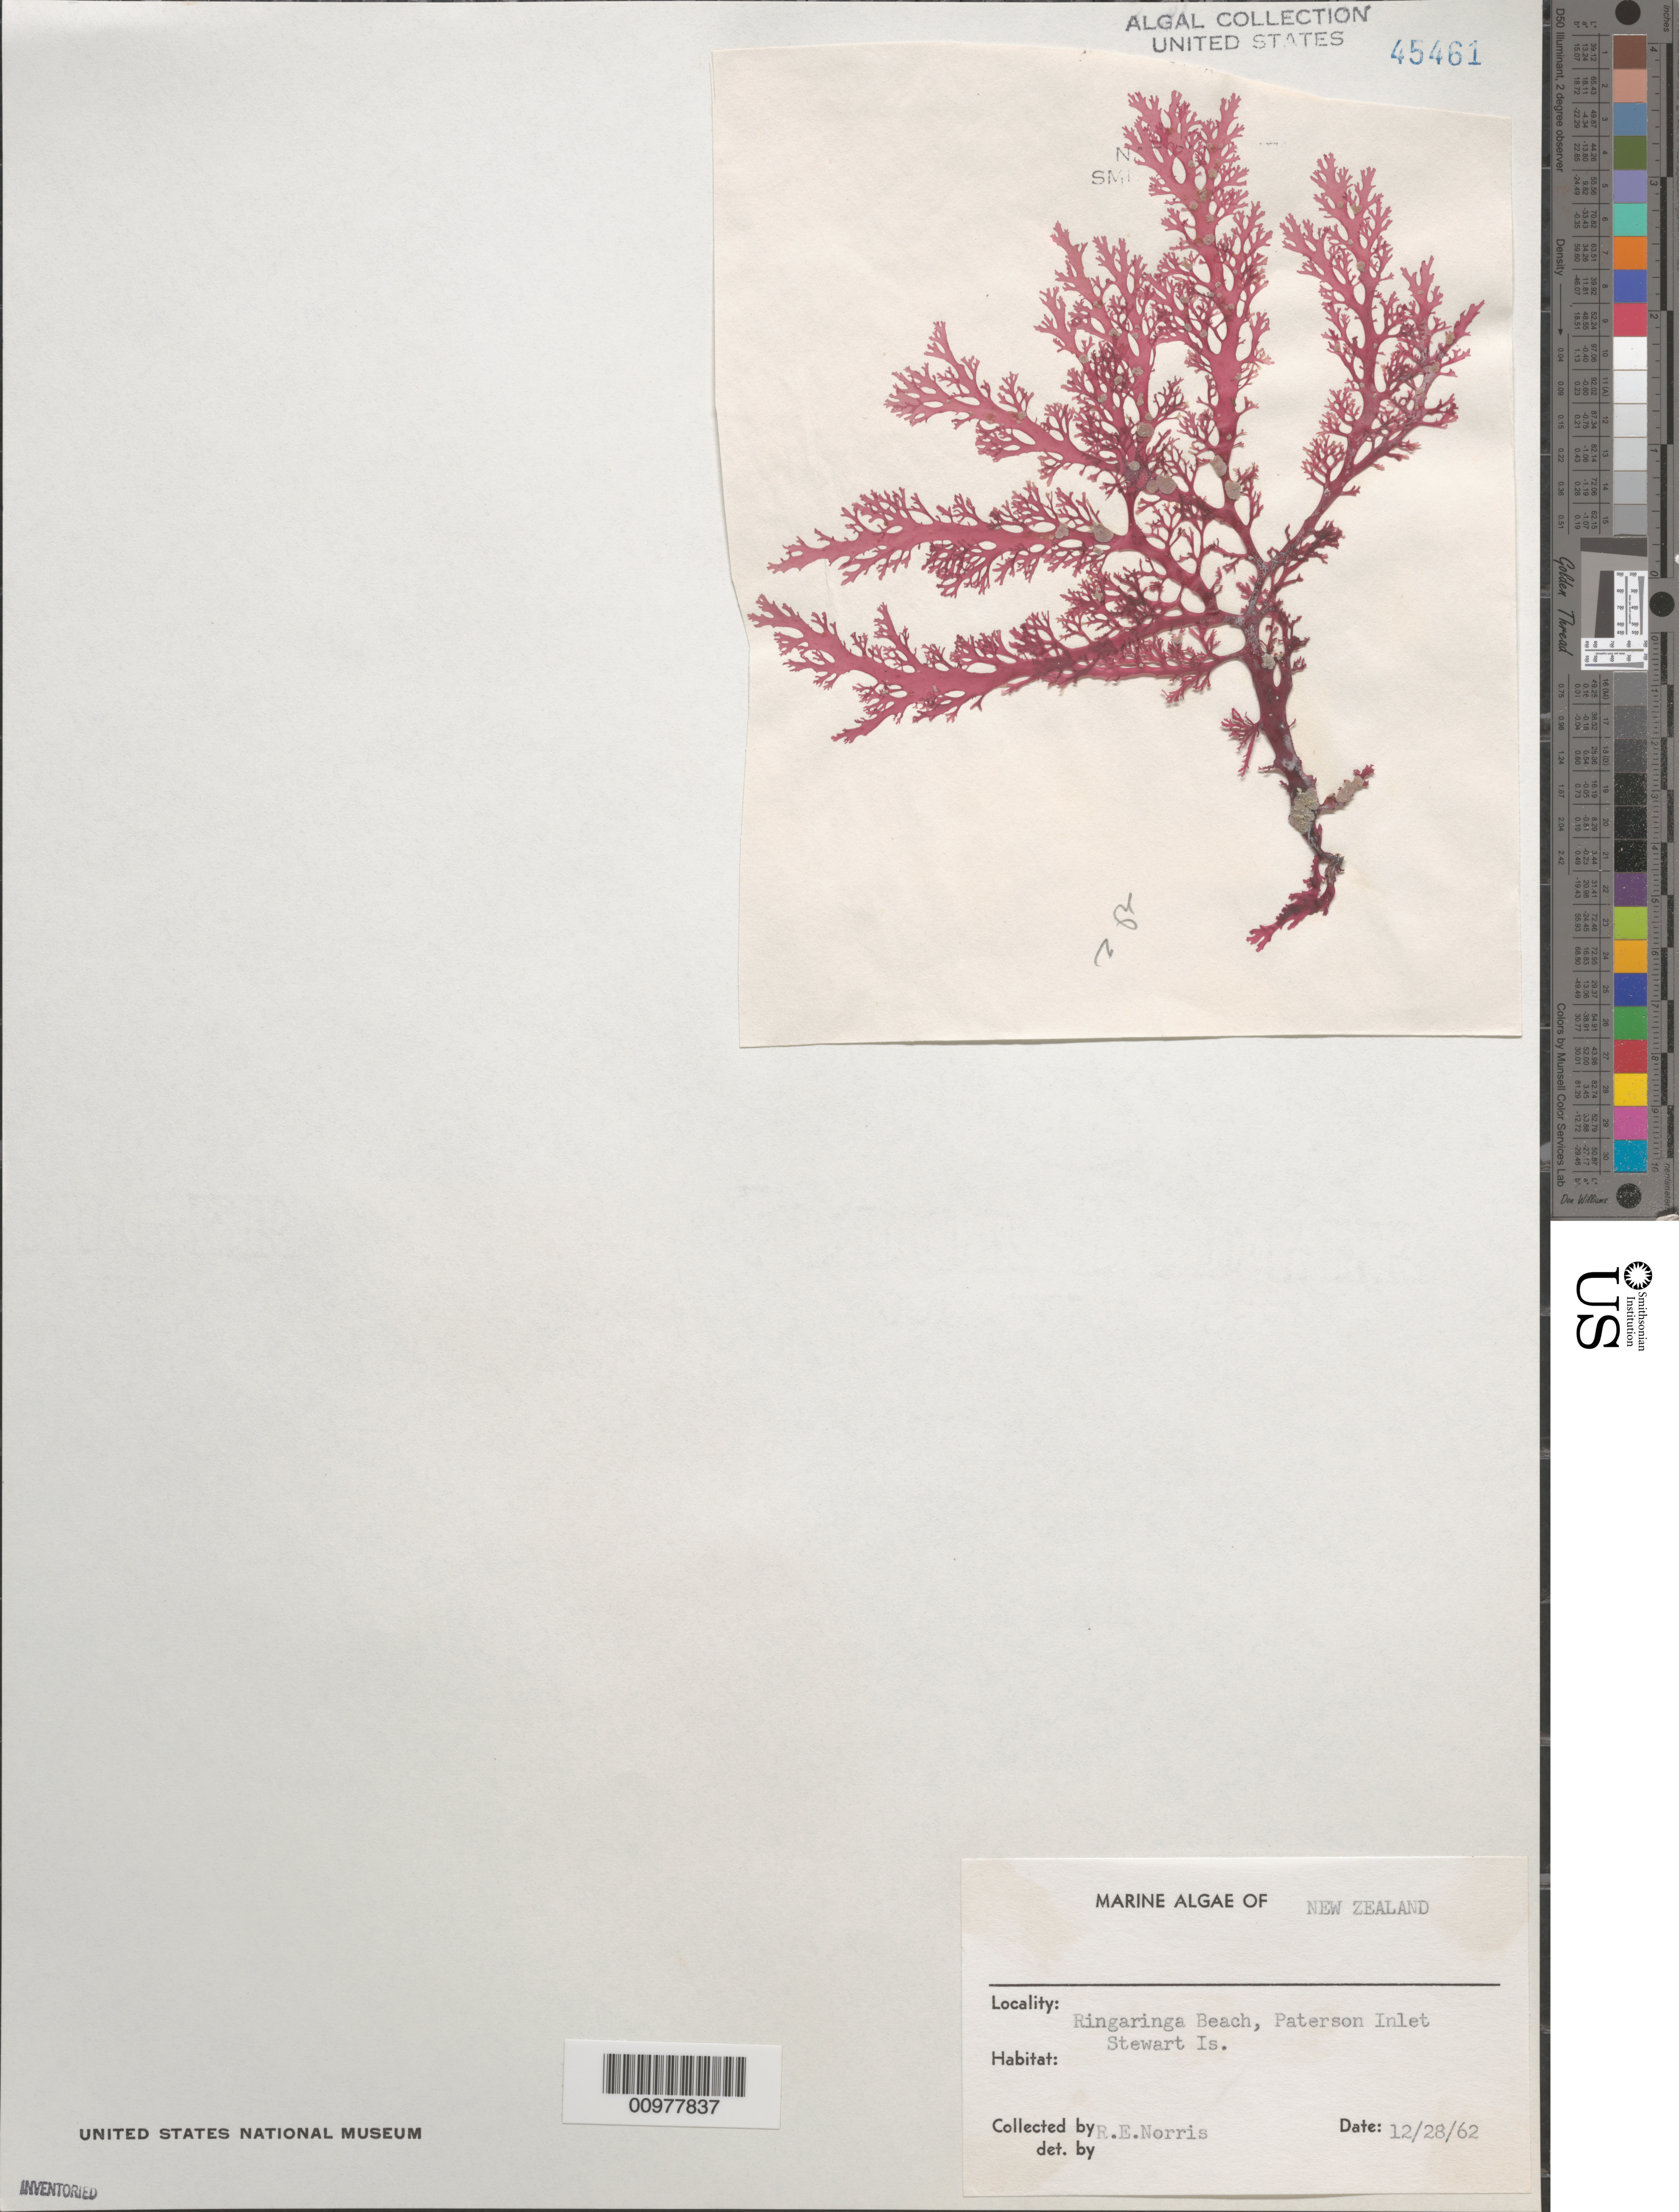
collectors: R. E. Norris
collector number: D-2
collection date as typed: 28 Dec 1962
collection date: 1962-12-28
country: New Zealand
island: Stewart Island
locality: Ringaringa Beach, Paterson Inlet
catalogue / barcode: US 45461